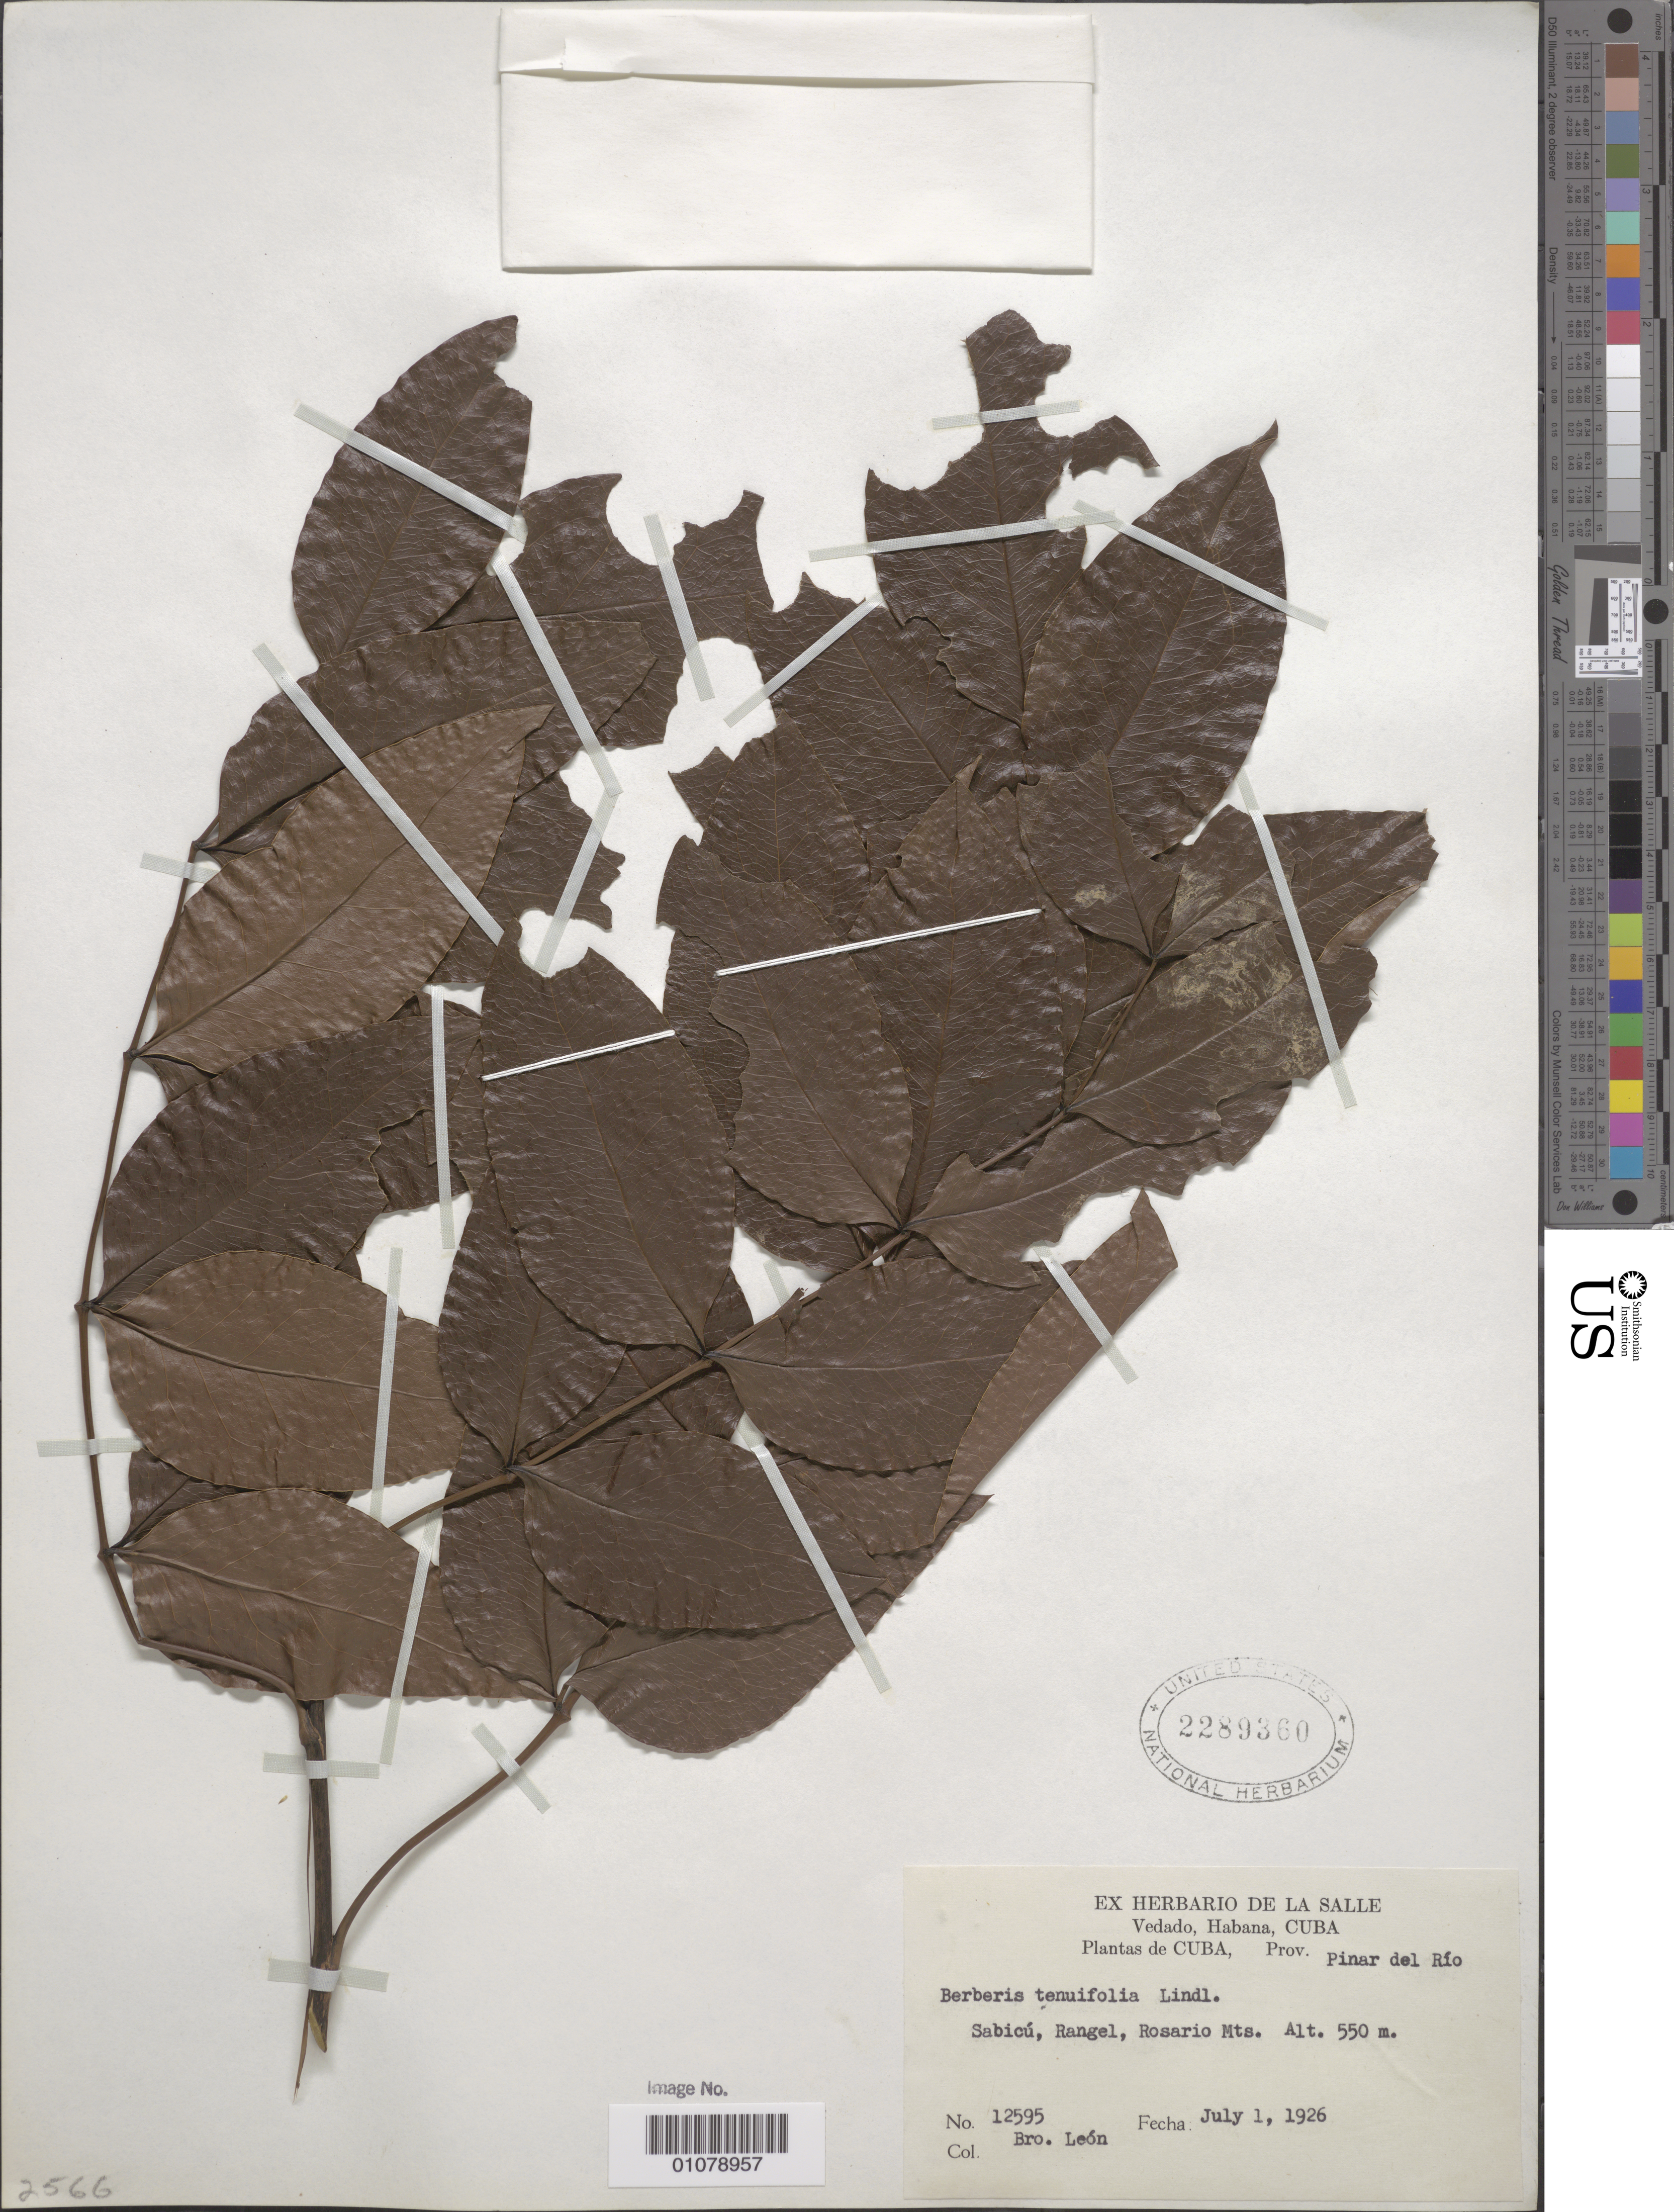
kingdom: Plantae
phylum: Tracheophyta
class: Magnoliopsida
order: Ranunculales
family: Berberidaceae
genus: Berberis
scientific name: Berberis tenuifolia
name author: Lindl.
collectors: Bro. León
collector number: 12595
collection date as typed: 01 Jun 1926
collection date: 1926-06-01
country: Cuba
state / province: Pinar del Rio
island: Cuba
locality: Sabicu, Rangel, Rosario Mts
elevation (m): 550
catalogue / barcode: US 2289360